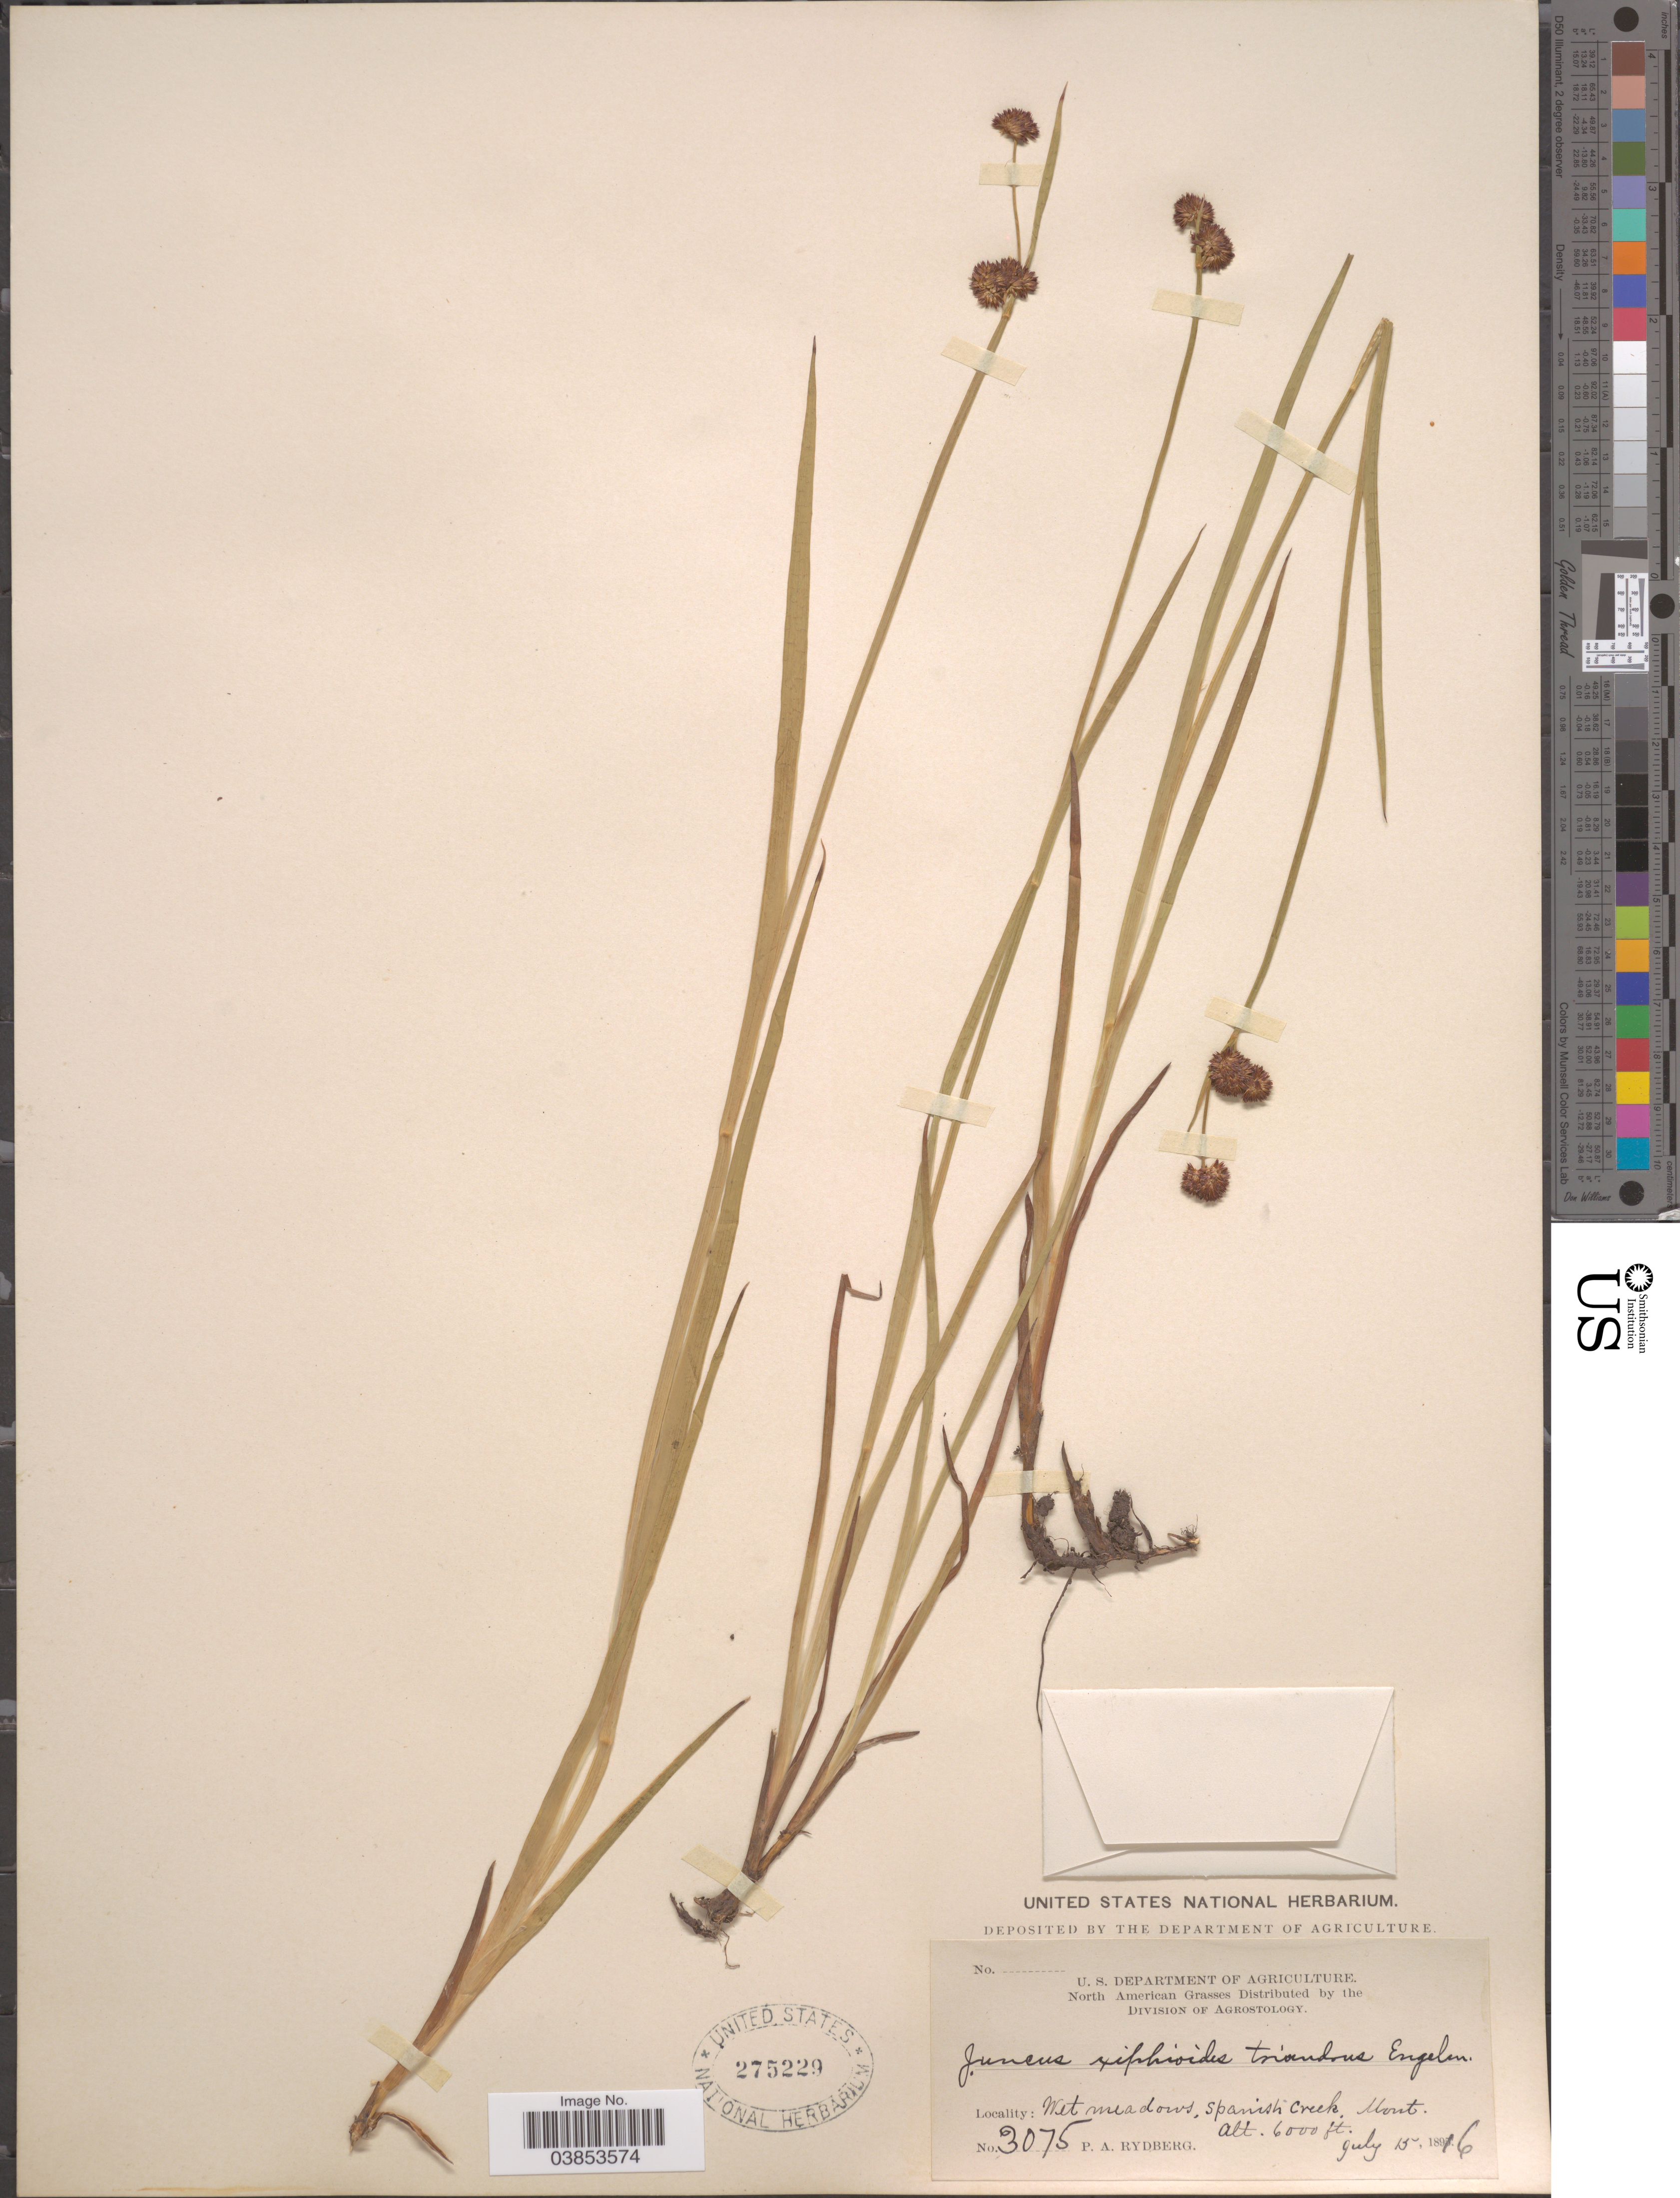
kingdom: Plantae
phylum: Tracheophyta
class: Liliopsida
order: Poales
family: Juncaceae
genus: Juncus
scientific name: Juncus ensifolius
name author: Wikstr.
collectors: P. A. Rydberg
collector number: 3075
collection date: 1896-07-15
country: United States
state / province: Montana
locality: Spanish Creek.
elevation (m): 1829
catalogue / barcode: US 275229